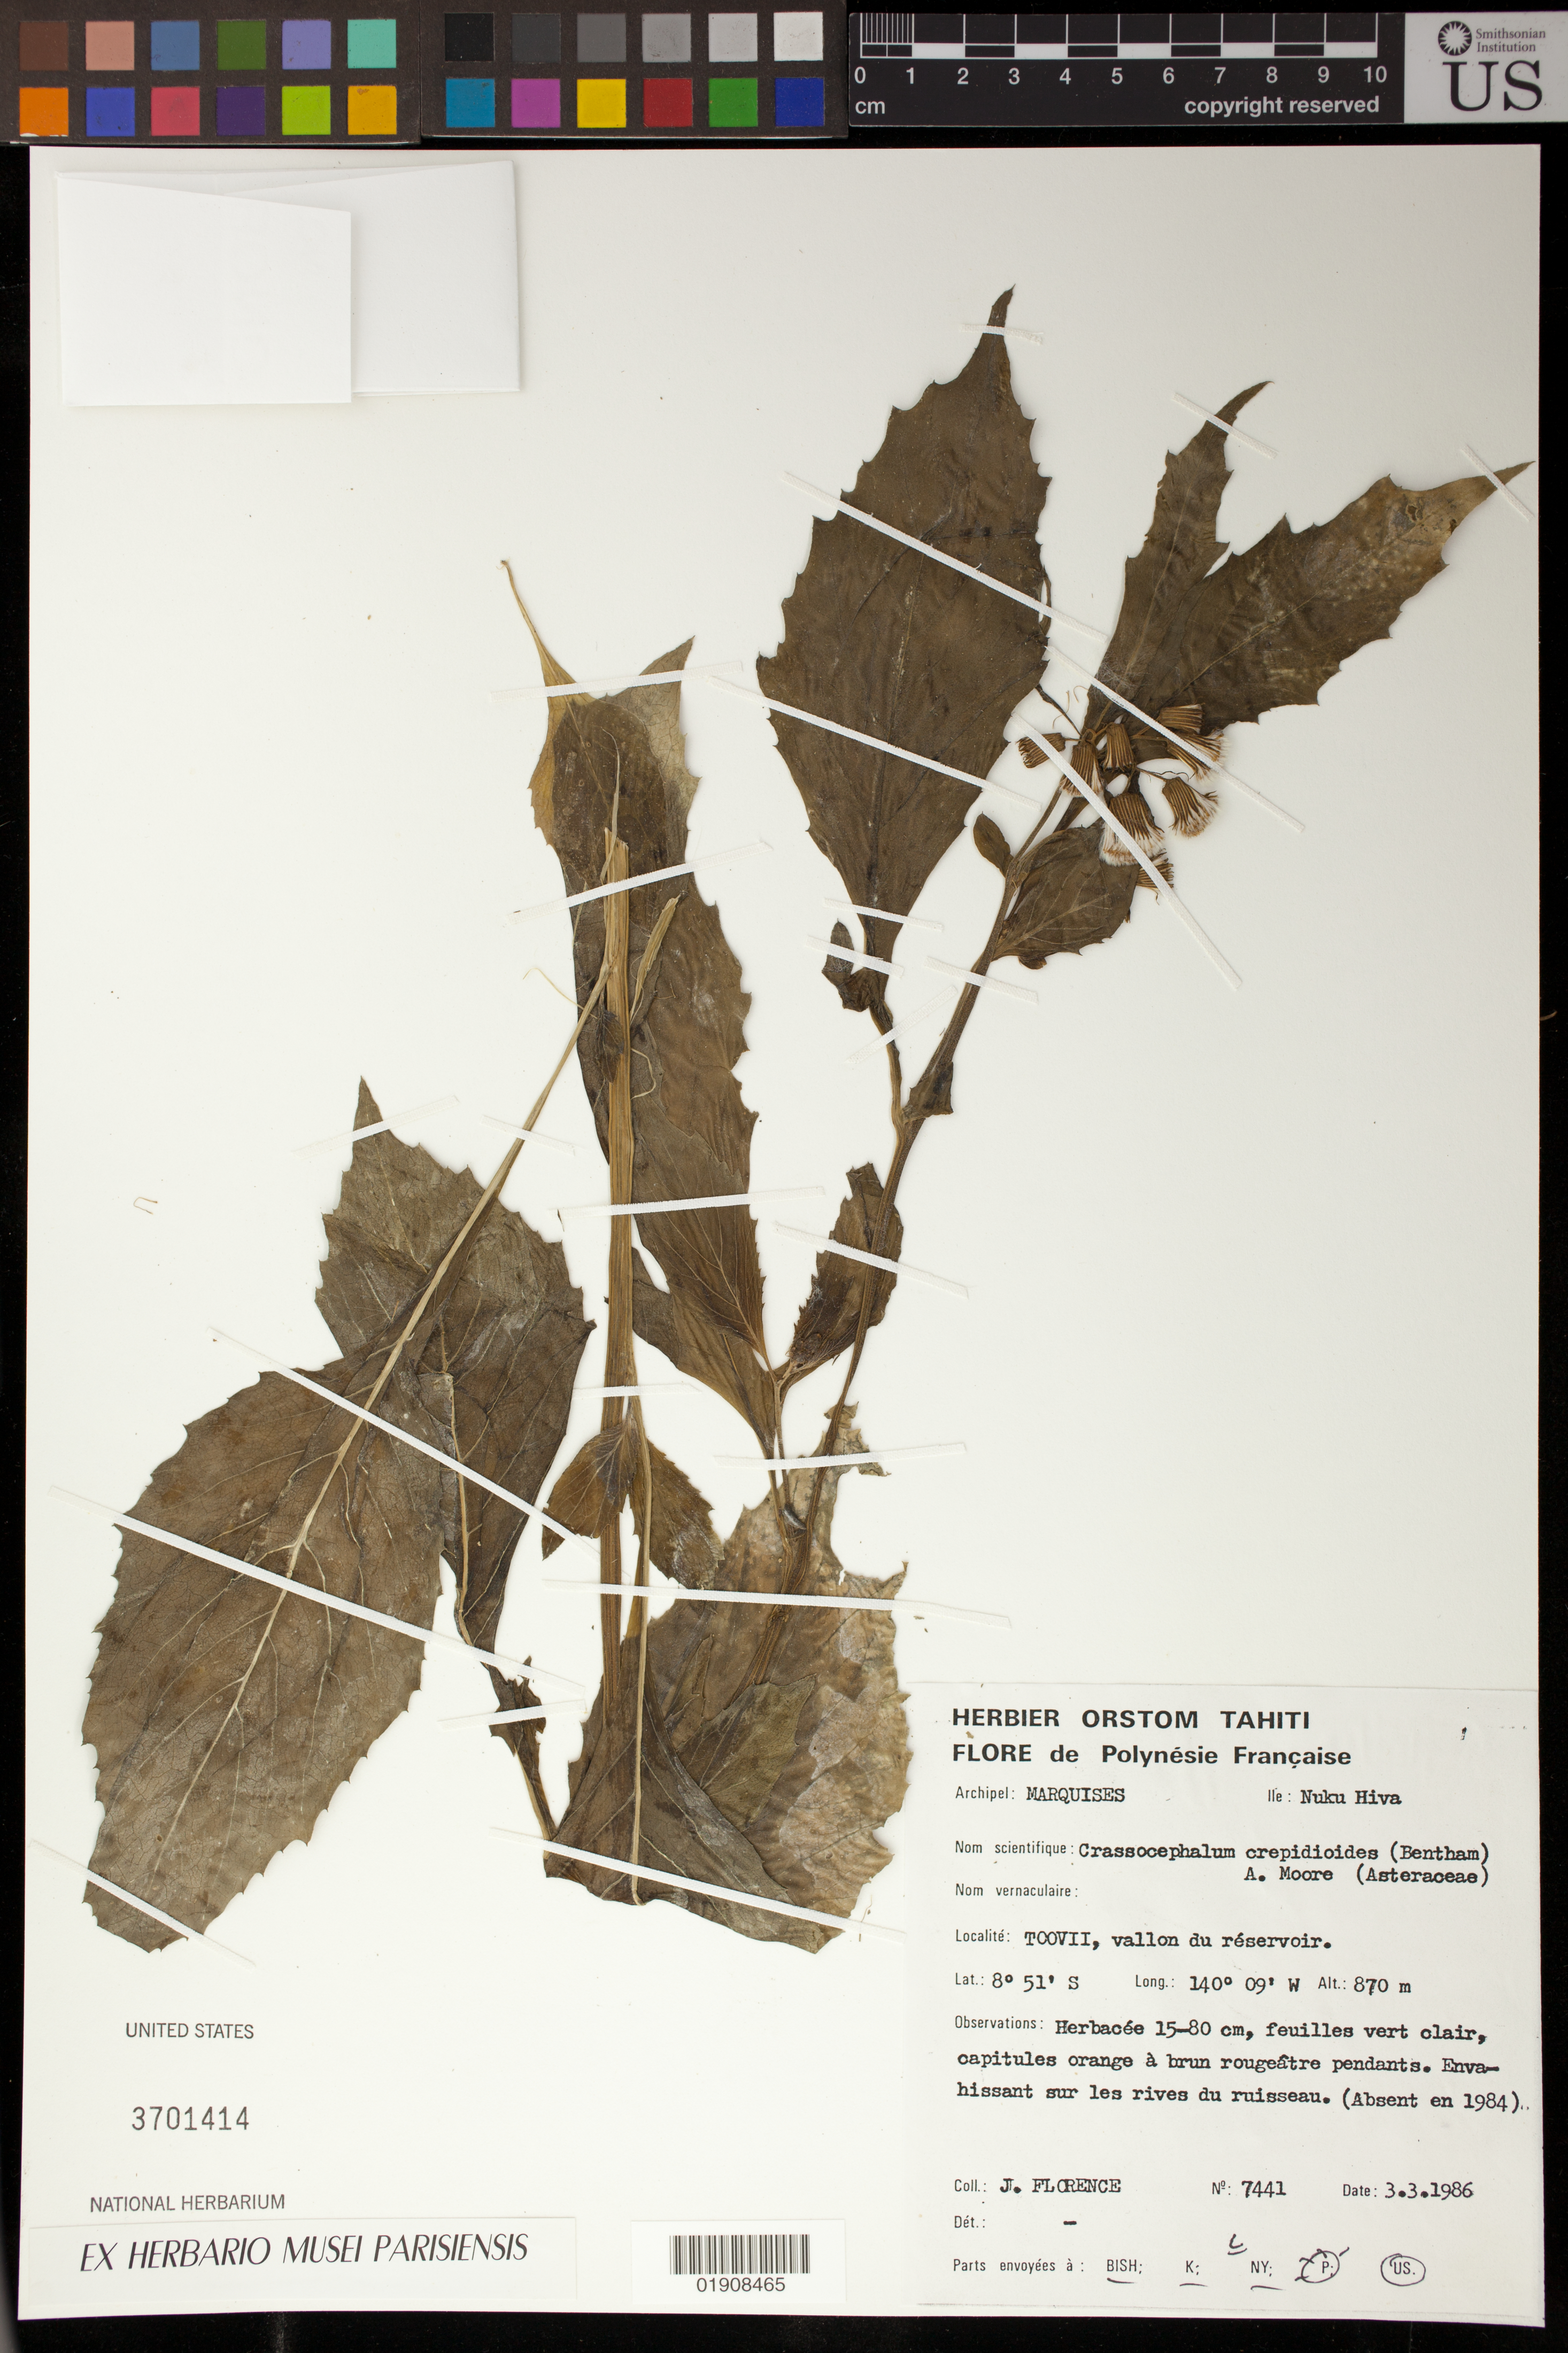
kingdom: Plantae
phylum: Tracheophyta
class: Magnoliopsida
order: Asterales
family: Asteraceae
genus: Crassocephalum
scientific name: Crassocephalum crepidioides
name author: (Benth.) S. Moore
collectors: J. Florence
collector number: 7441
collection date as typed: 3 March 1986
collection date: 1986-03-03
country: French Polynesia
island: Nuku Hiva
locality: Toovii, vallon du réservoir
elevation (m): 870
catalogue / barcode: US 3701414